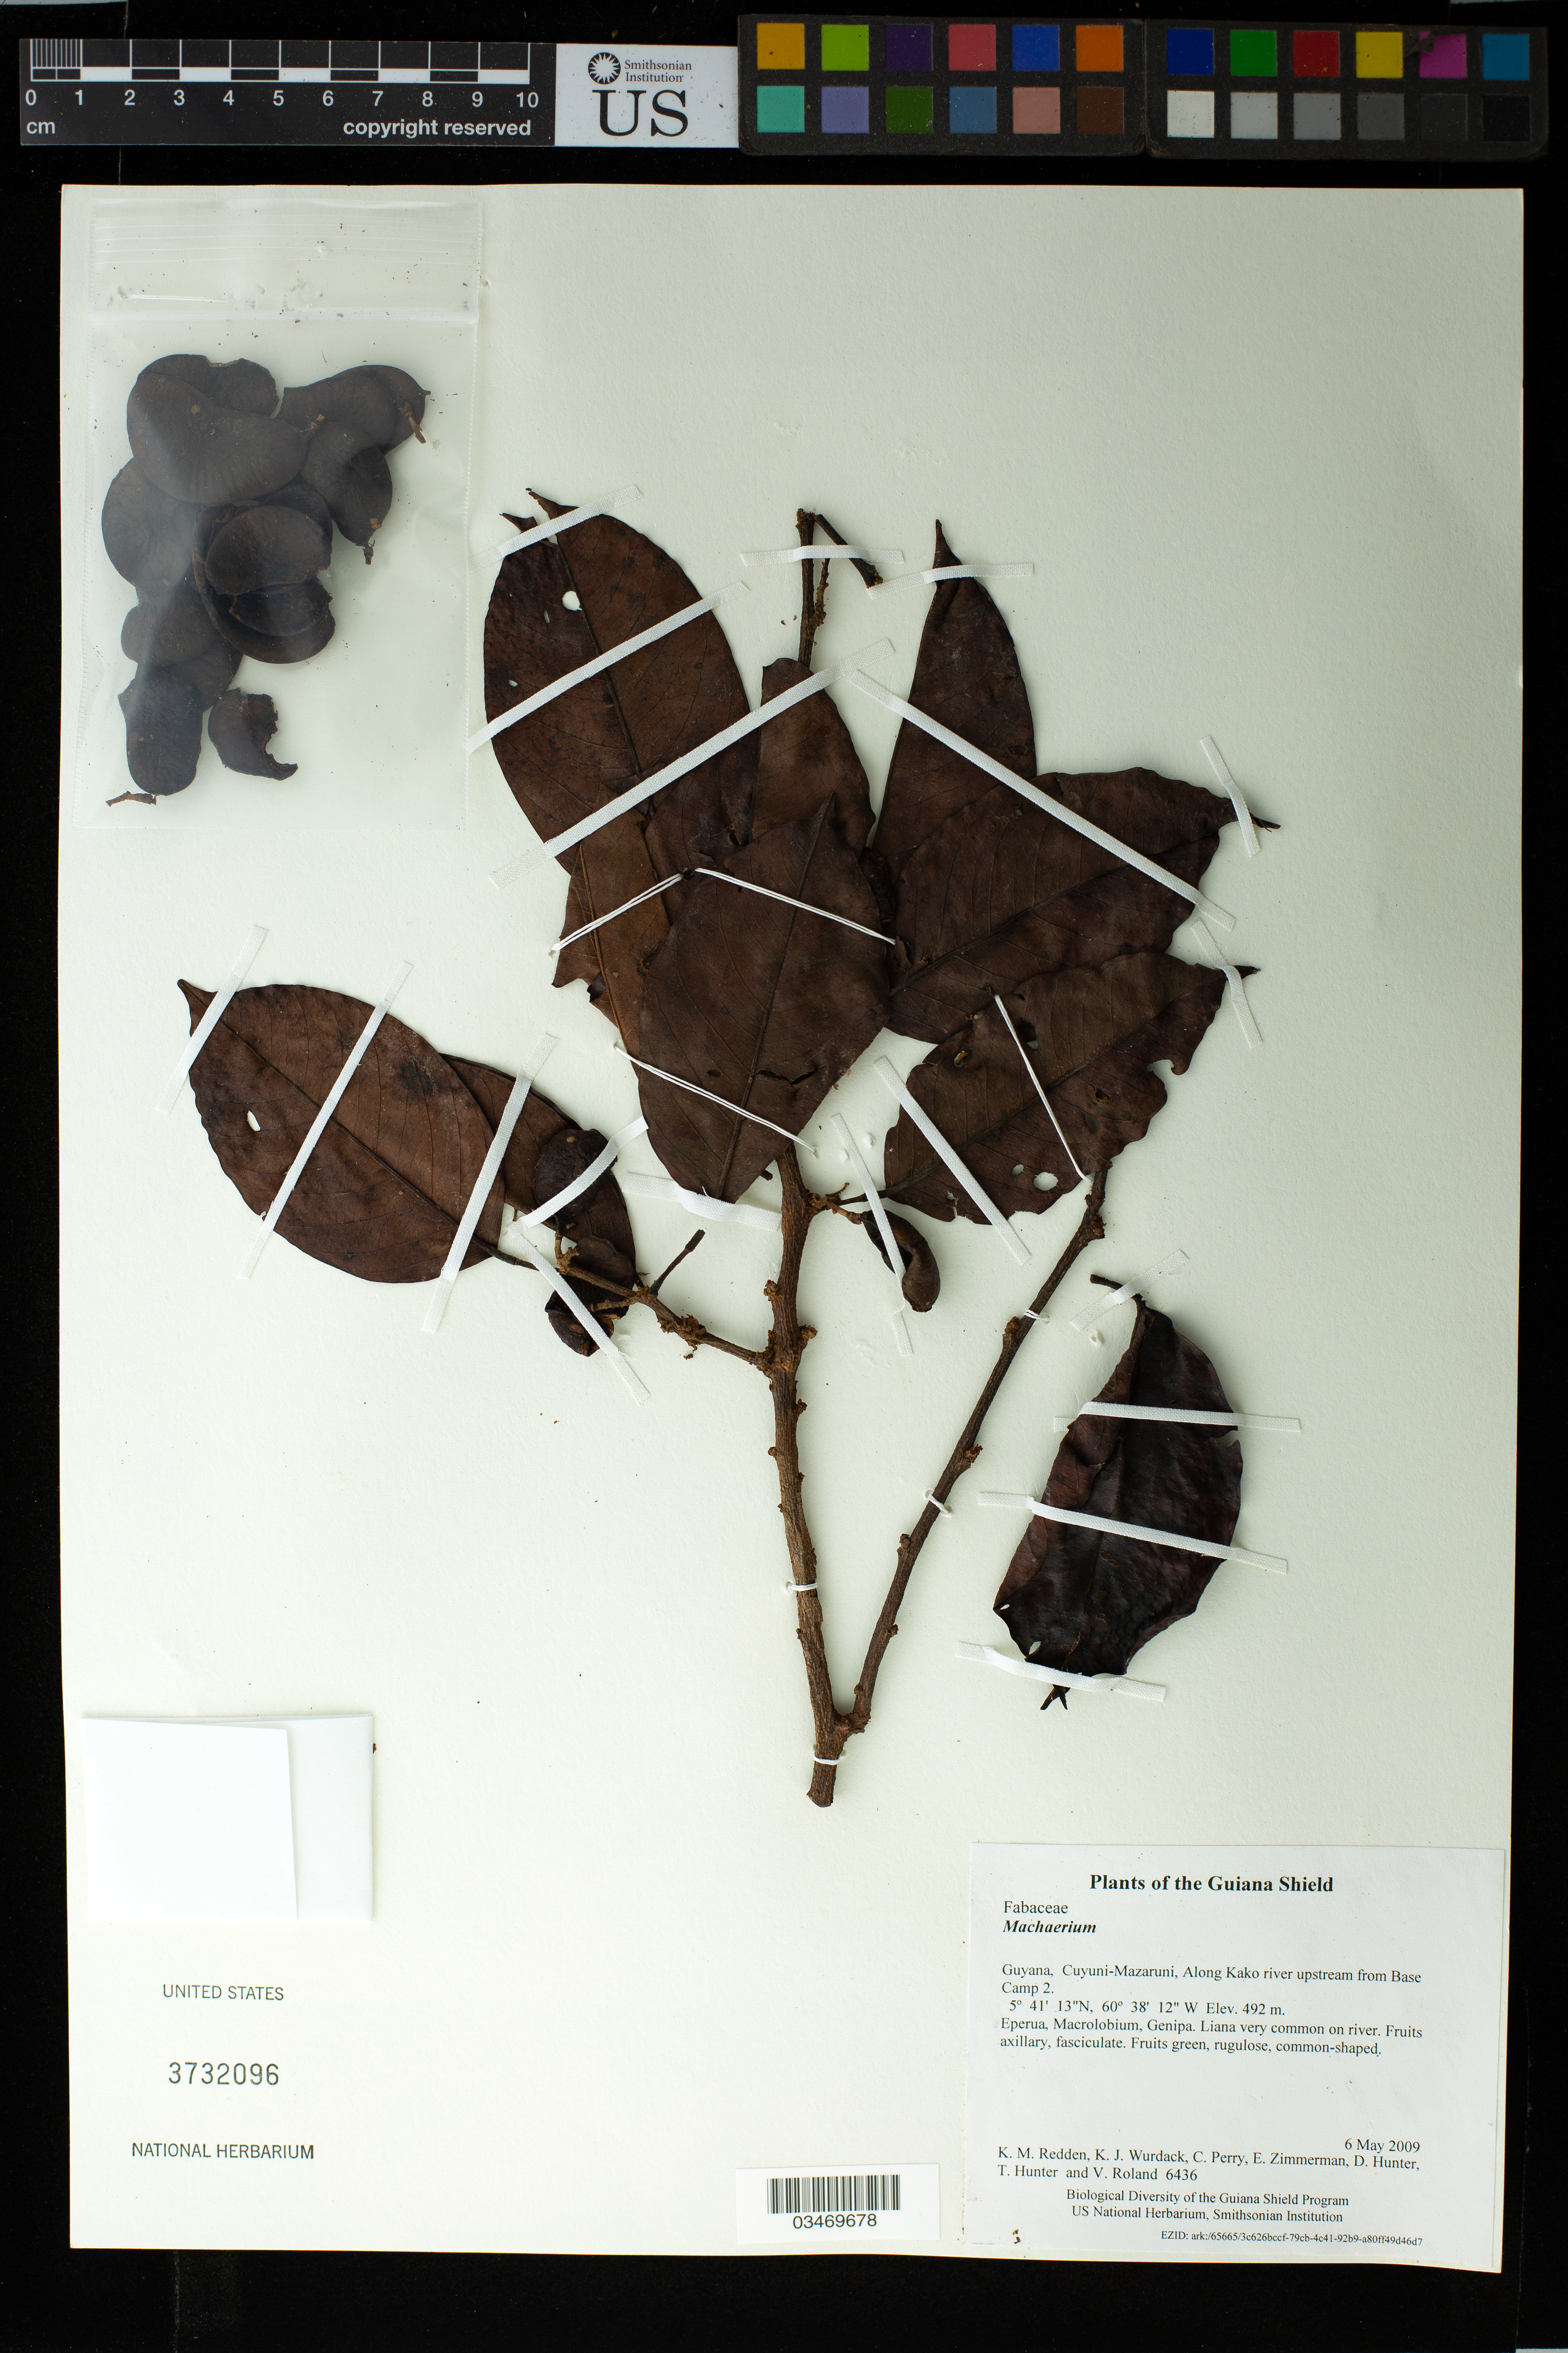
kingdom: Plantae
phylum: Tracheophyta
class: Magnoliopsida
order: Fabales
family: Fabaceae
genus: Machaerium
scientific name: Machaerium sp.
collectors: K. M. Redden, K. Wurdack, C. Perry, E. Zimmerman, D. Hunter, T. Hunter & V. Roland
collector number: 6436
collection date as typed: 6 May 2009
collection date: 2009-05-06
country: Guyana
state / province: Cuyuni-Mazaruni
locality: Along Kako river upstream from Base Camp 2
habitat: Eperua, Macrolobium, Genipa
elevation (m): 492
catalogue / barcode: US 3732096